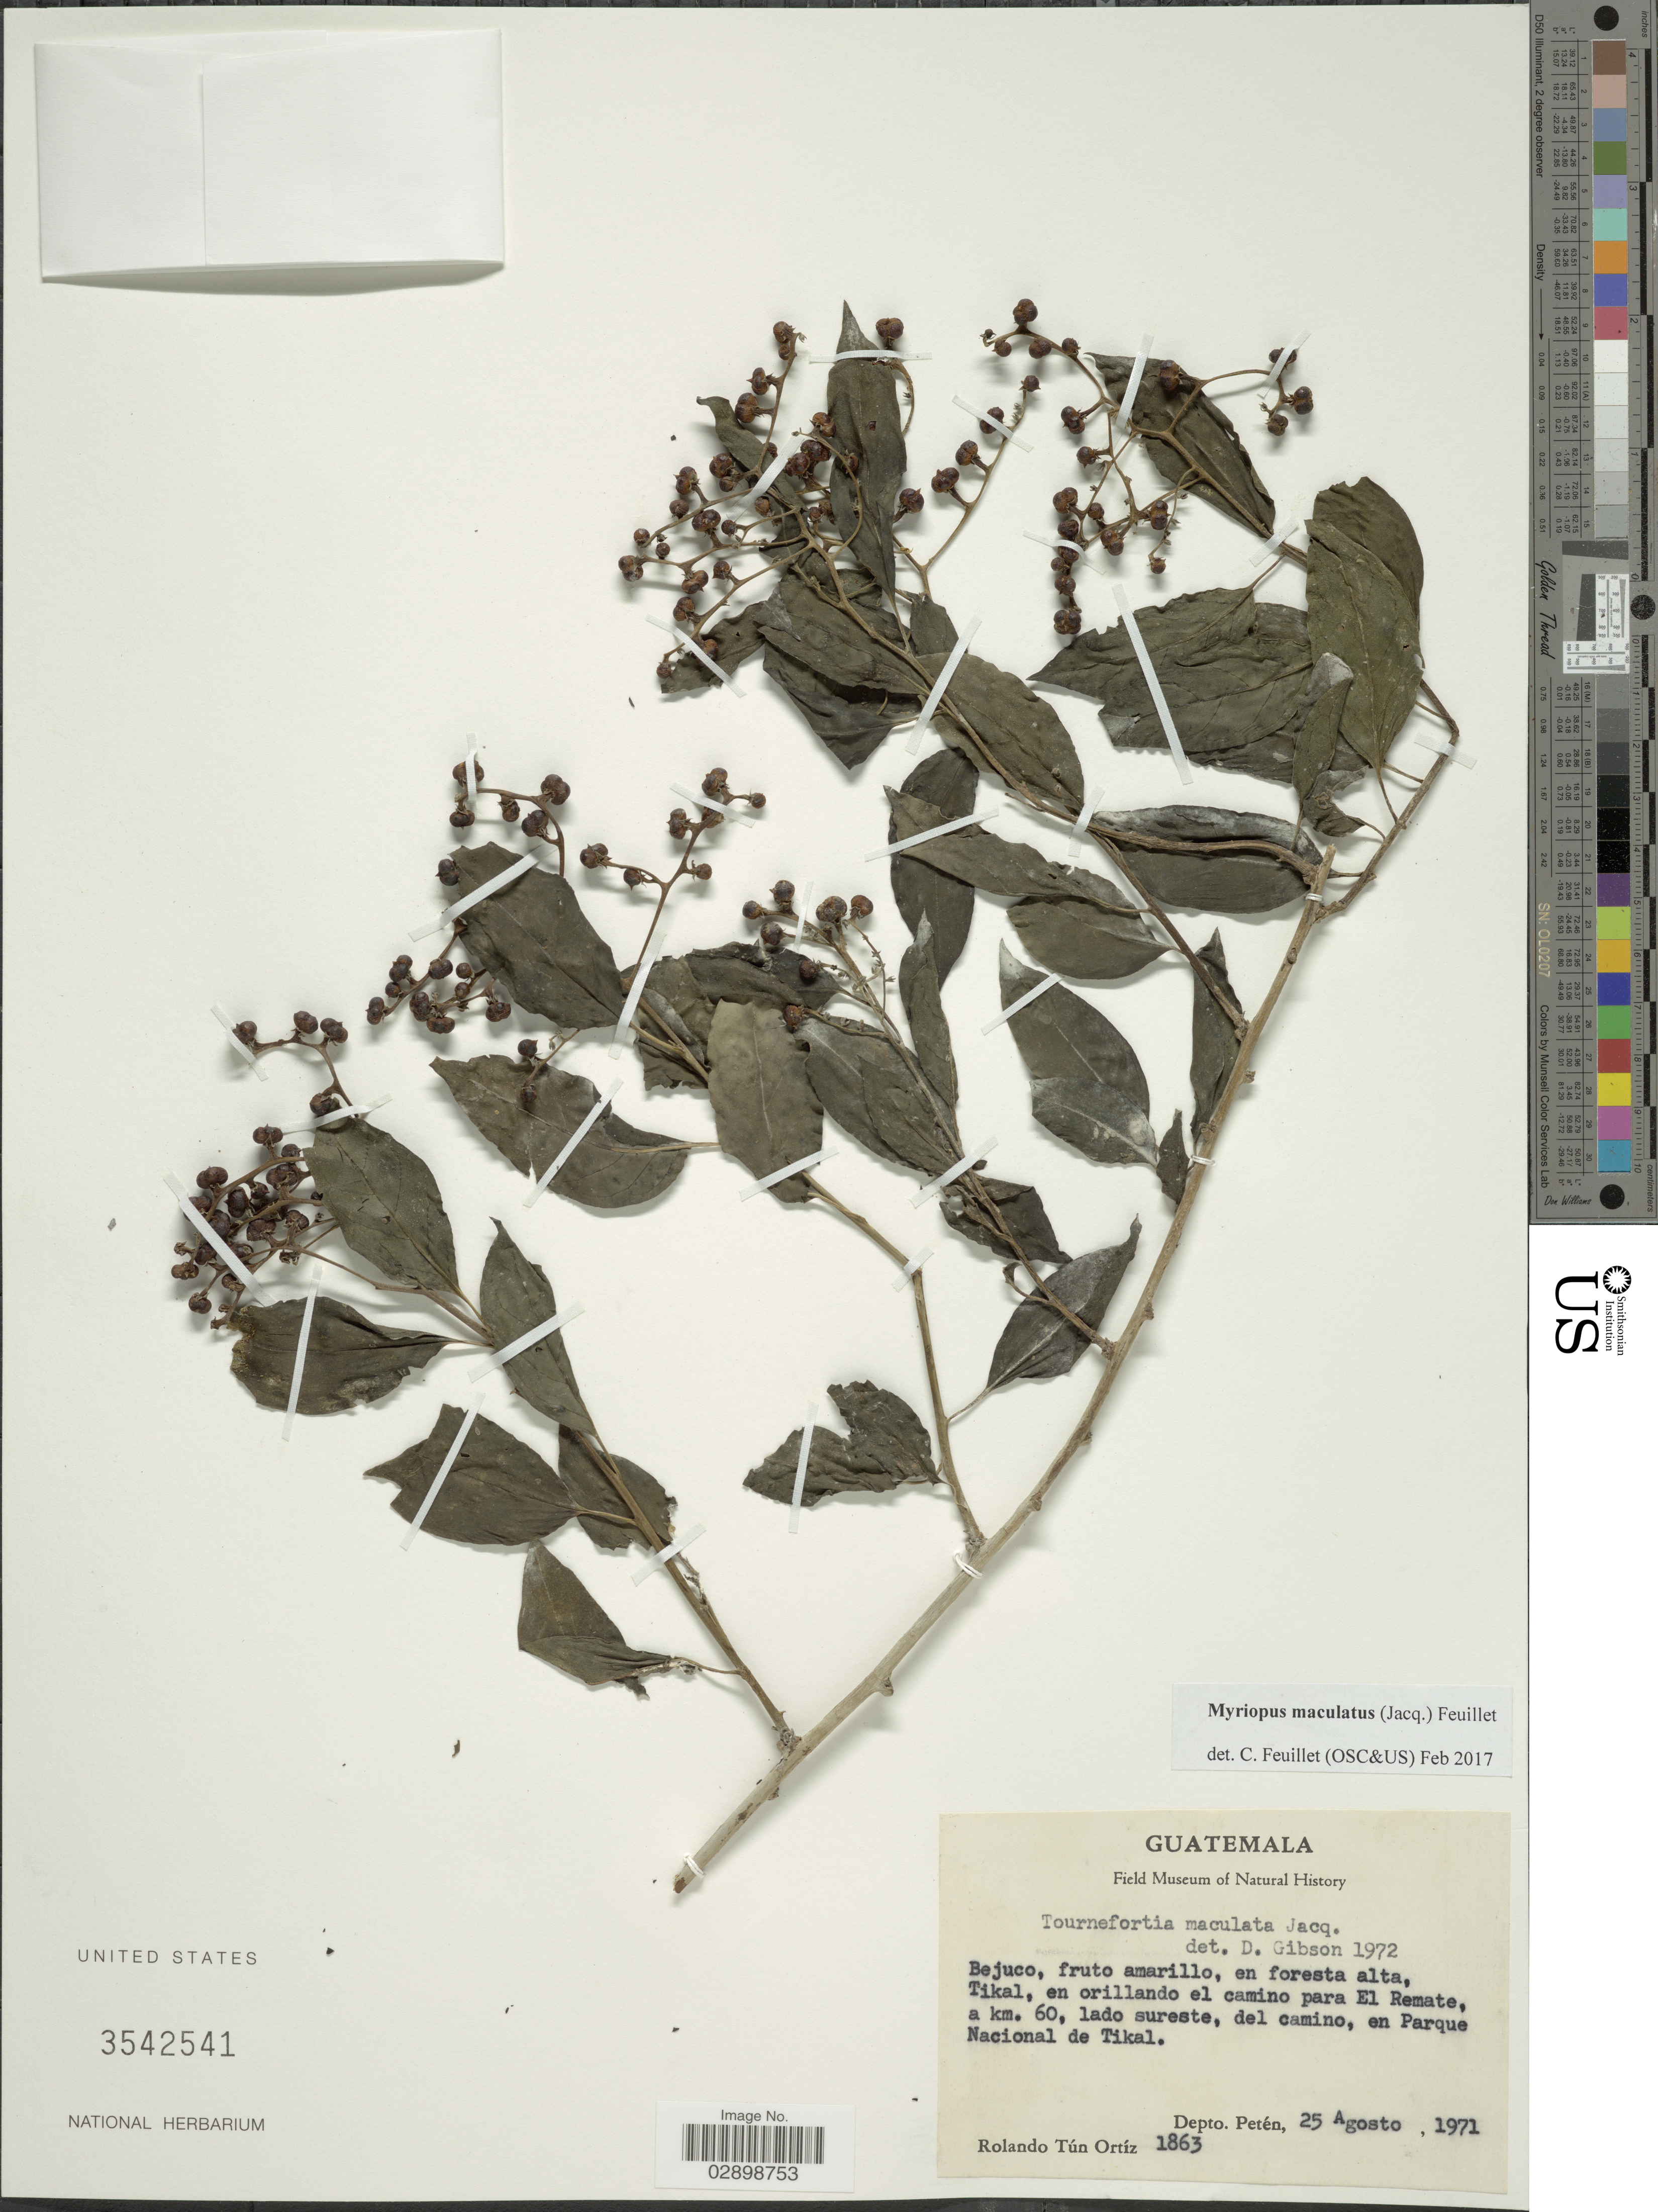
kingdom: Plantae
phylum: Tracheophyta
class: Magnoliopsida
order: Boraginales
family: Heliotropiaceae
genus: Myriopus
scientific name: Myriopus maculatus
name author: (Jacq.) Feuillet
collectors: R. T. Ortíz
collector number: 1863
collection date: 1971-08-25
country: Guatemala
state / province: El Petén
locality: Tikal, en orillando el camino para El Remate, a km. 60, lado sureste, del camino, en Parque Nacional de Tikal. Depto. Petén.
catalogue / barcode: US 3542541